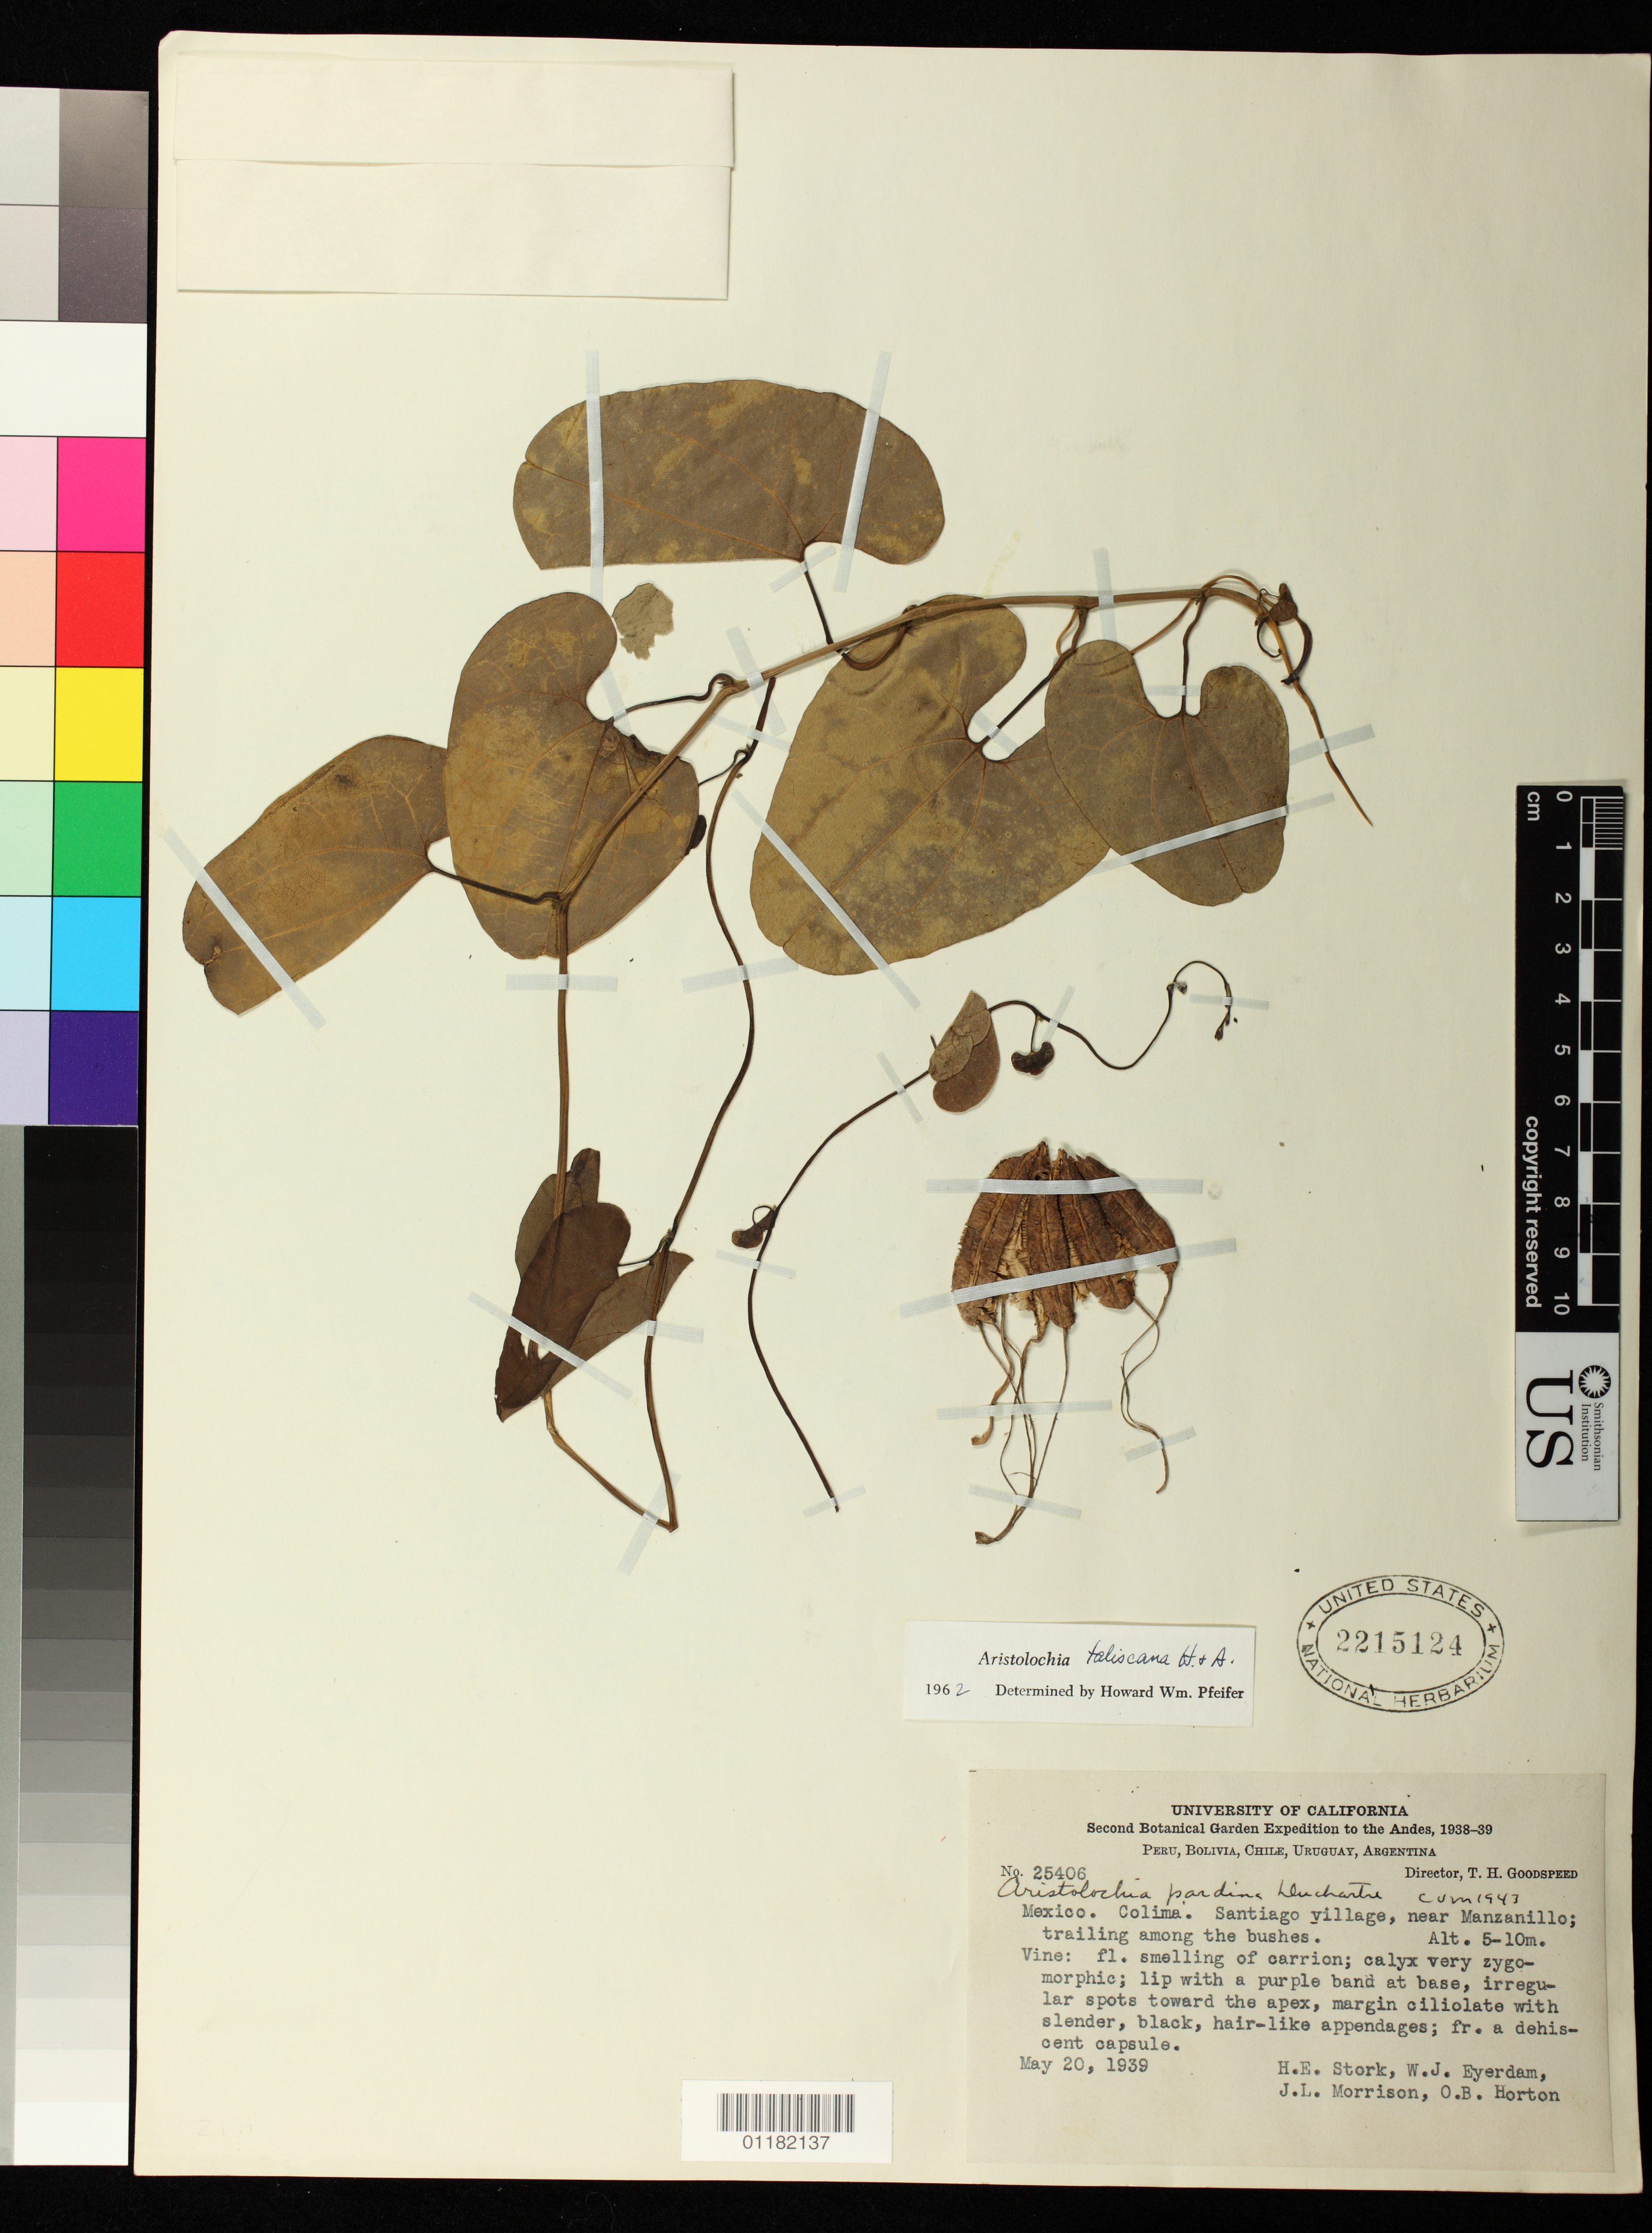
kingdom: Plantae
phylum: Tracheophyta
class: Magnoliopsida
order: Piperales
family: Aristolochiaceae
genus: Aristolochia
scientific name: Aristolochia taliscana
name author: Hook. & Arn.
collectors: H. E. Stork, W. J. Eyerdam, J. L. Morrison & O. B. Horton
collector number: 25406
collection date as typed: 20 May 1939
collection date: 1939-05-20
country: Mexico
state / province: Colima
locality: Santiago village, near Manzanillo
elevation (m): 5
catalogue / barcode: US 2215124